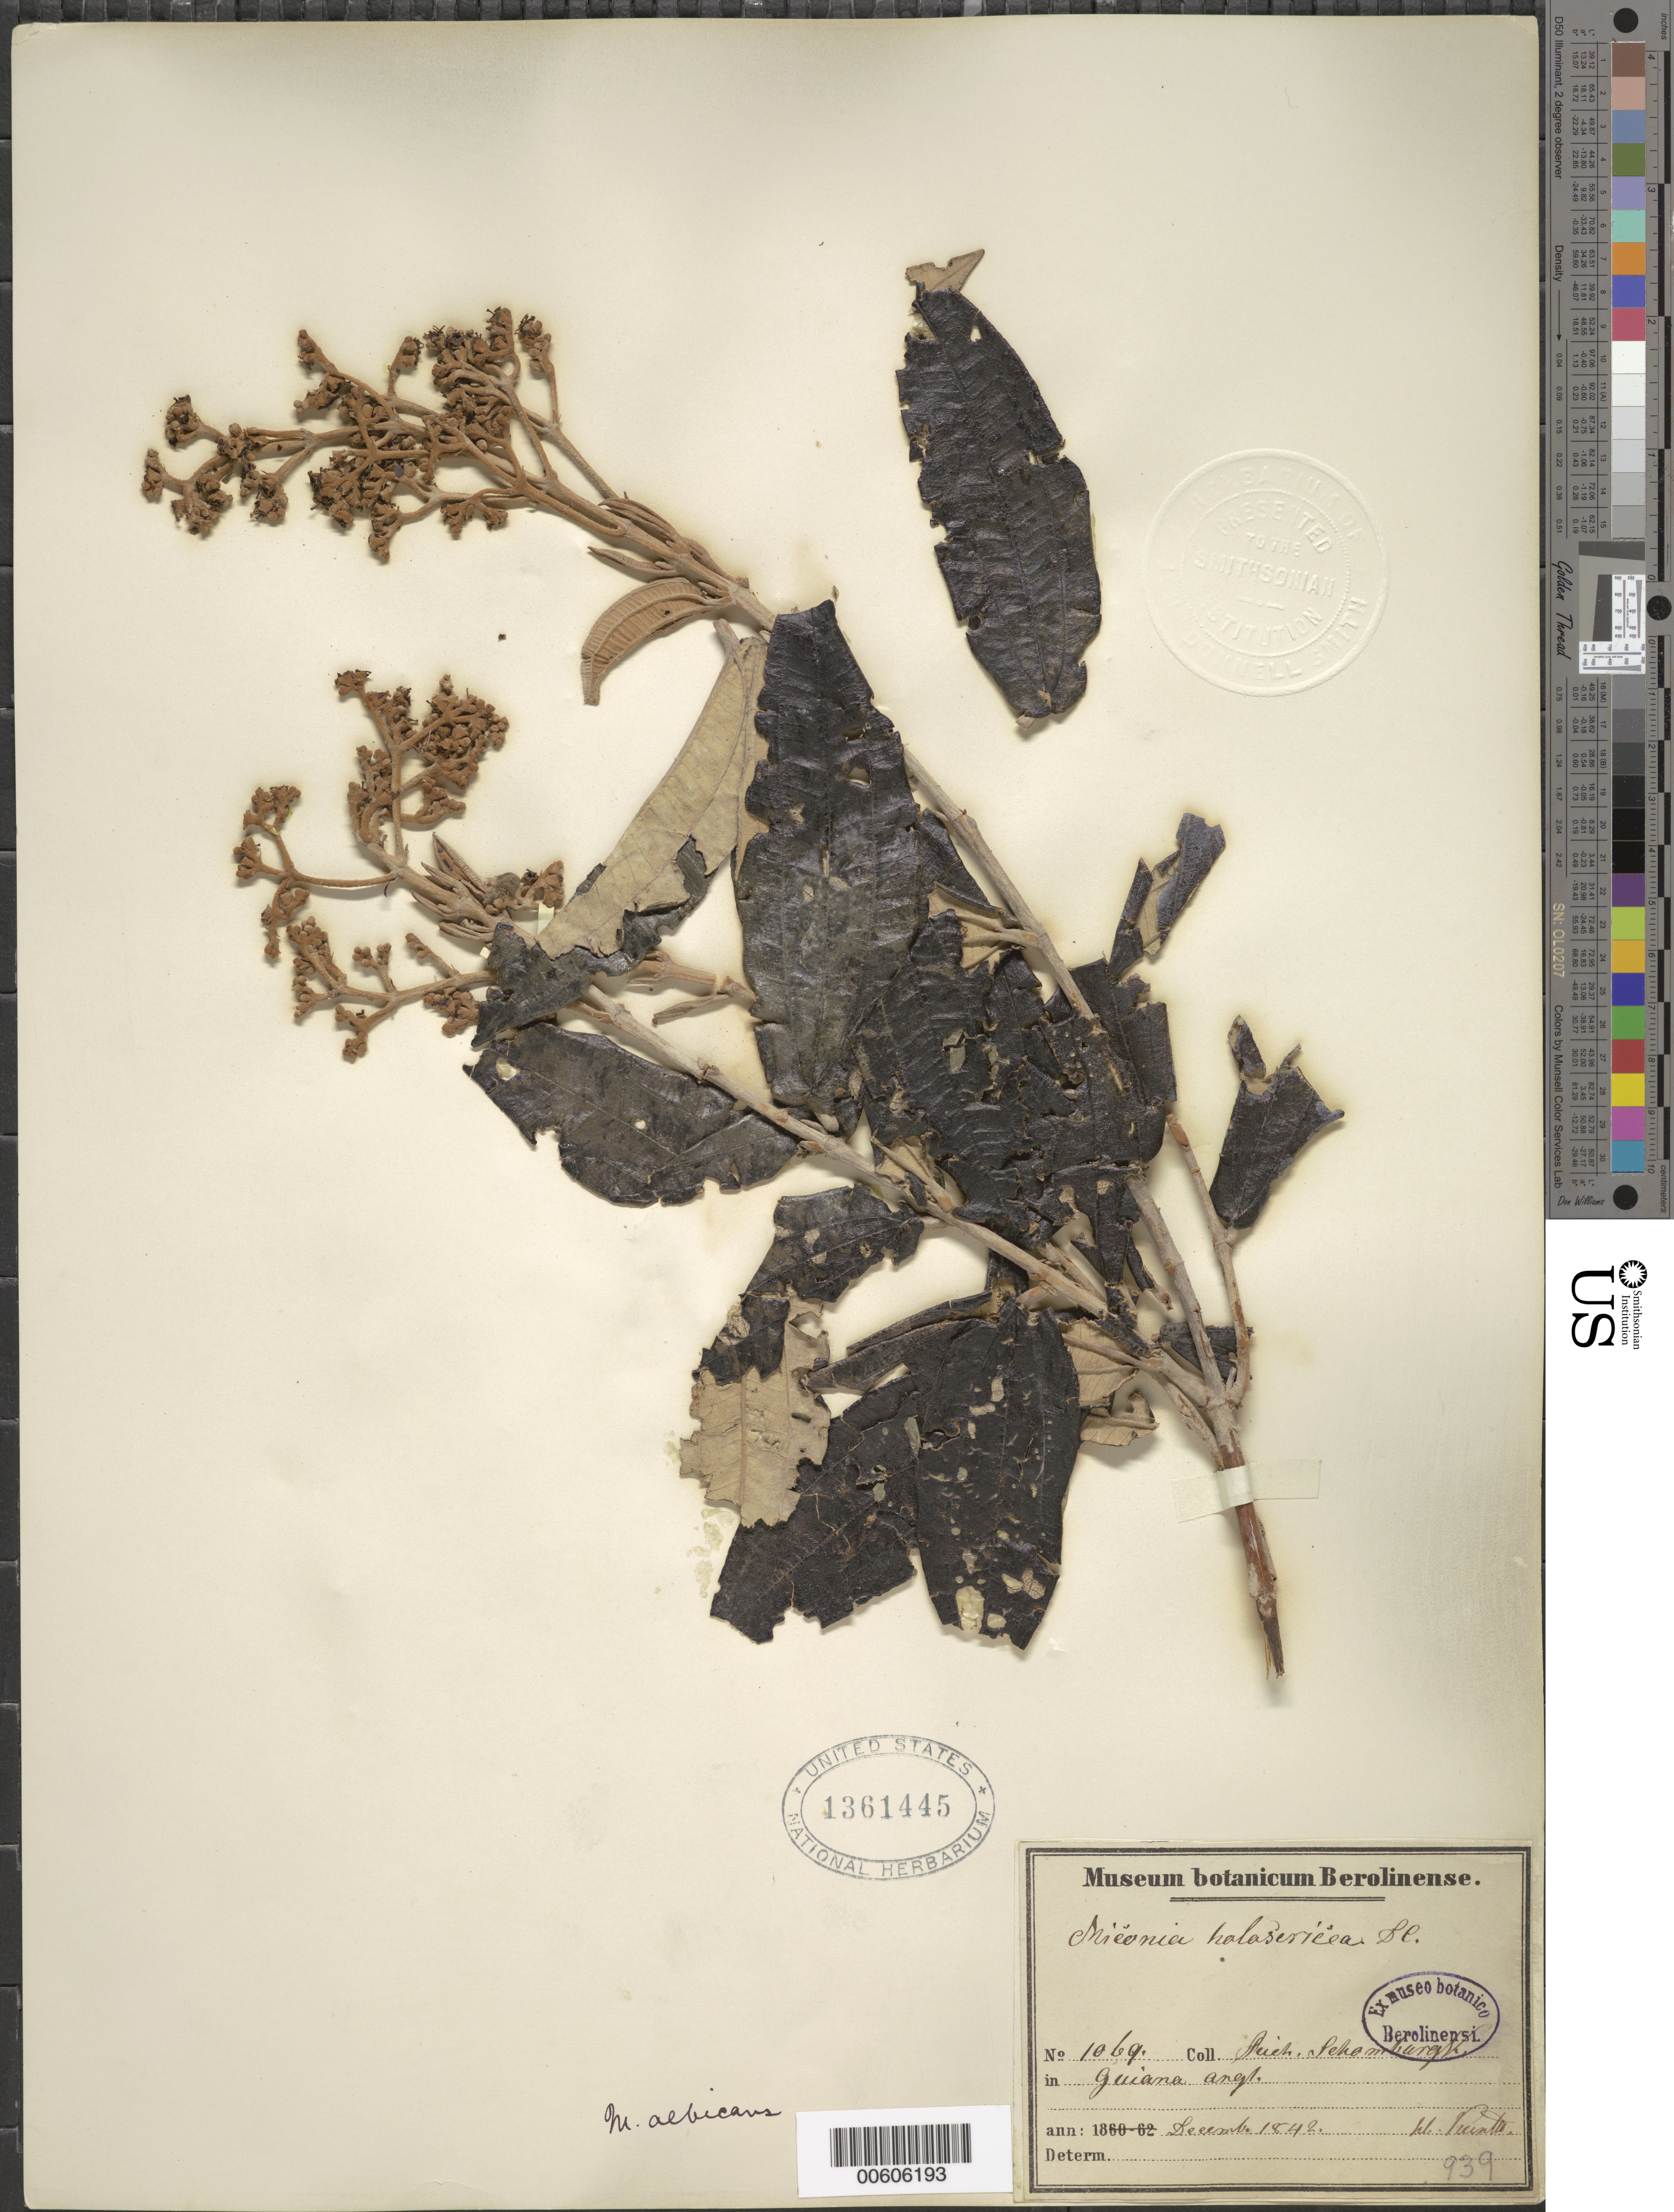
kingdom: Plantae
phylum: Tracheophyta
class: Magnoliopsida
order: Myrtales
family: Melastomataceae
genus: Miconia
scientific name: Miconia albicans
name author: (Sw.) Triana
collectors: M. R. Schomburgk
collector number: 1069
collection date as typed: December 1848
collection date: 1848-12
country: Guyana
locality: "pl. Fuentis" or "W. Puntis."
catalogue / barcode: US 1361445